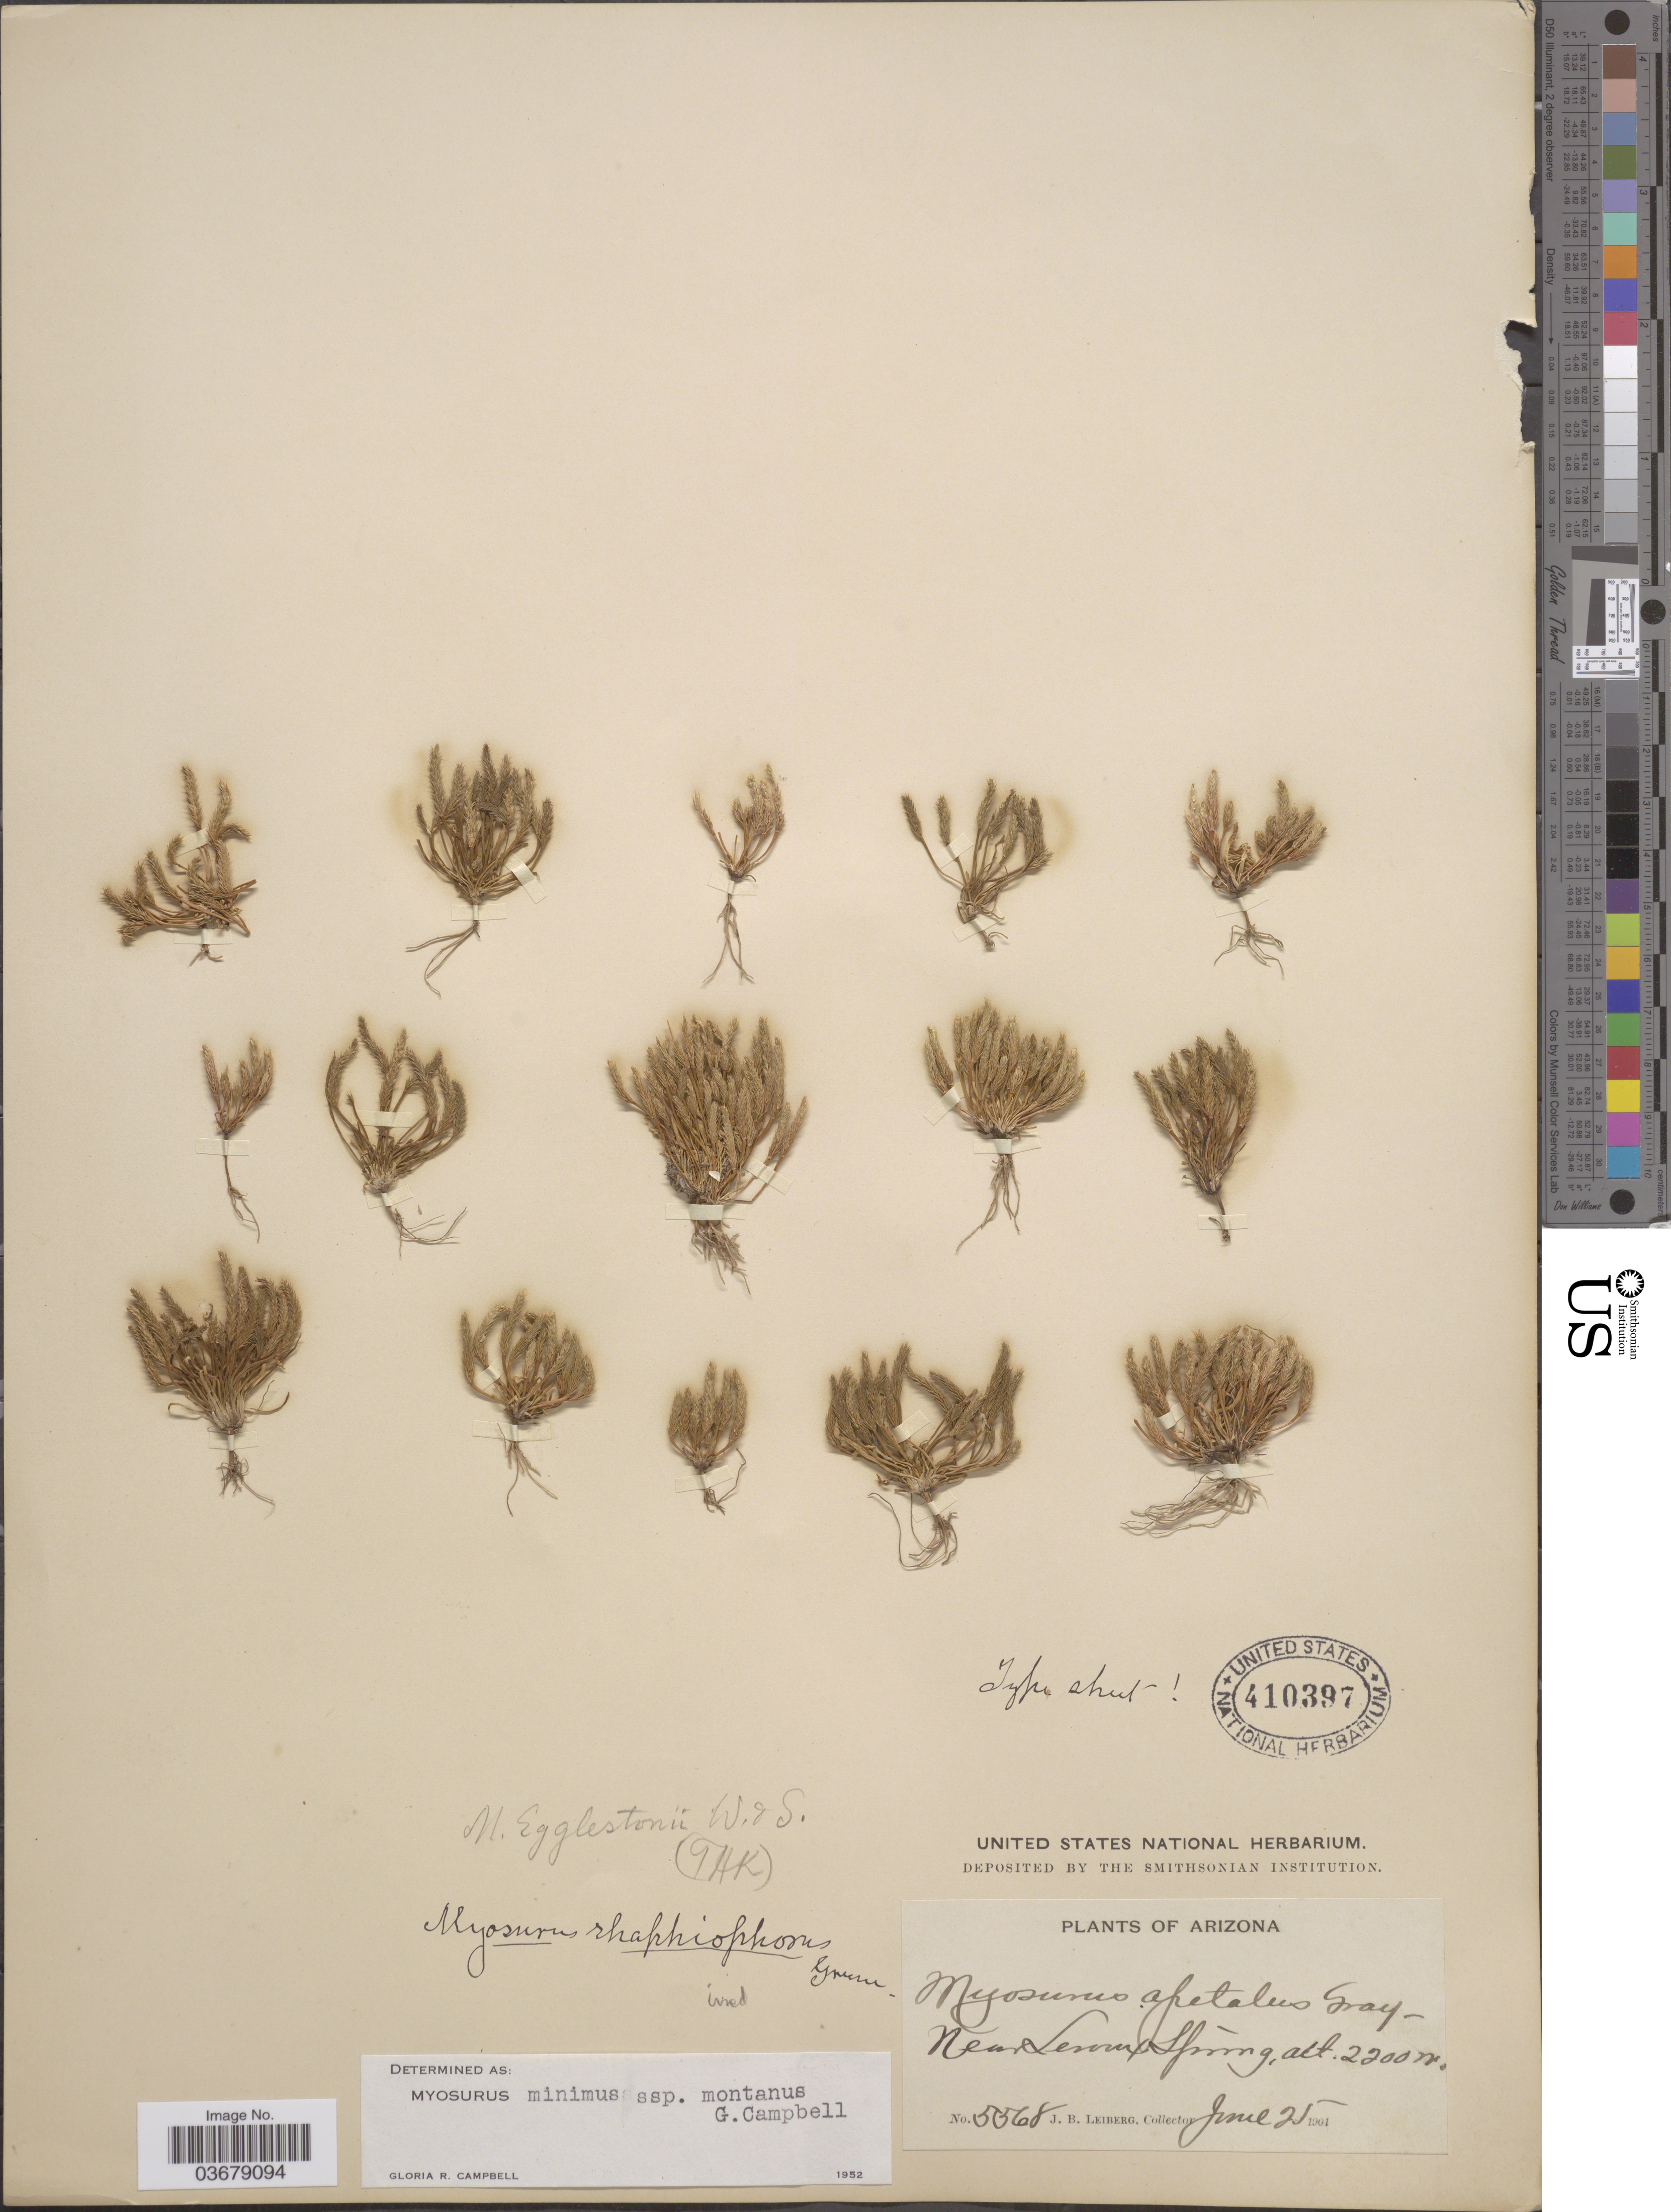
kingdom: Plantae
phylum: Tracheophyta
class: Magnoliopsida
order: Ranunculales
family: Ranunculaceae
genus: Myosurus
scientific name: Myosurus minimus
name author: L.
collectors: J. B. Leiberg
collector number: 5568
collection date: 1901-06-25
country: United States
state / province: Arizona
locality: Near Leroux Spring.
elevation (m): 2200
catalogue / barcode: US 410397